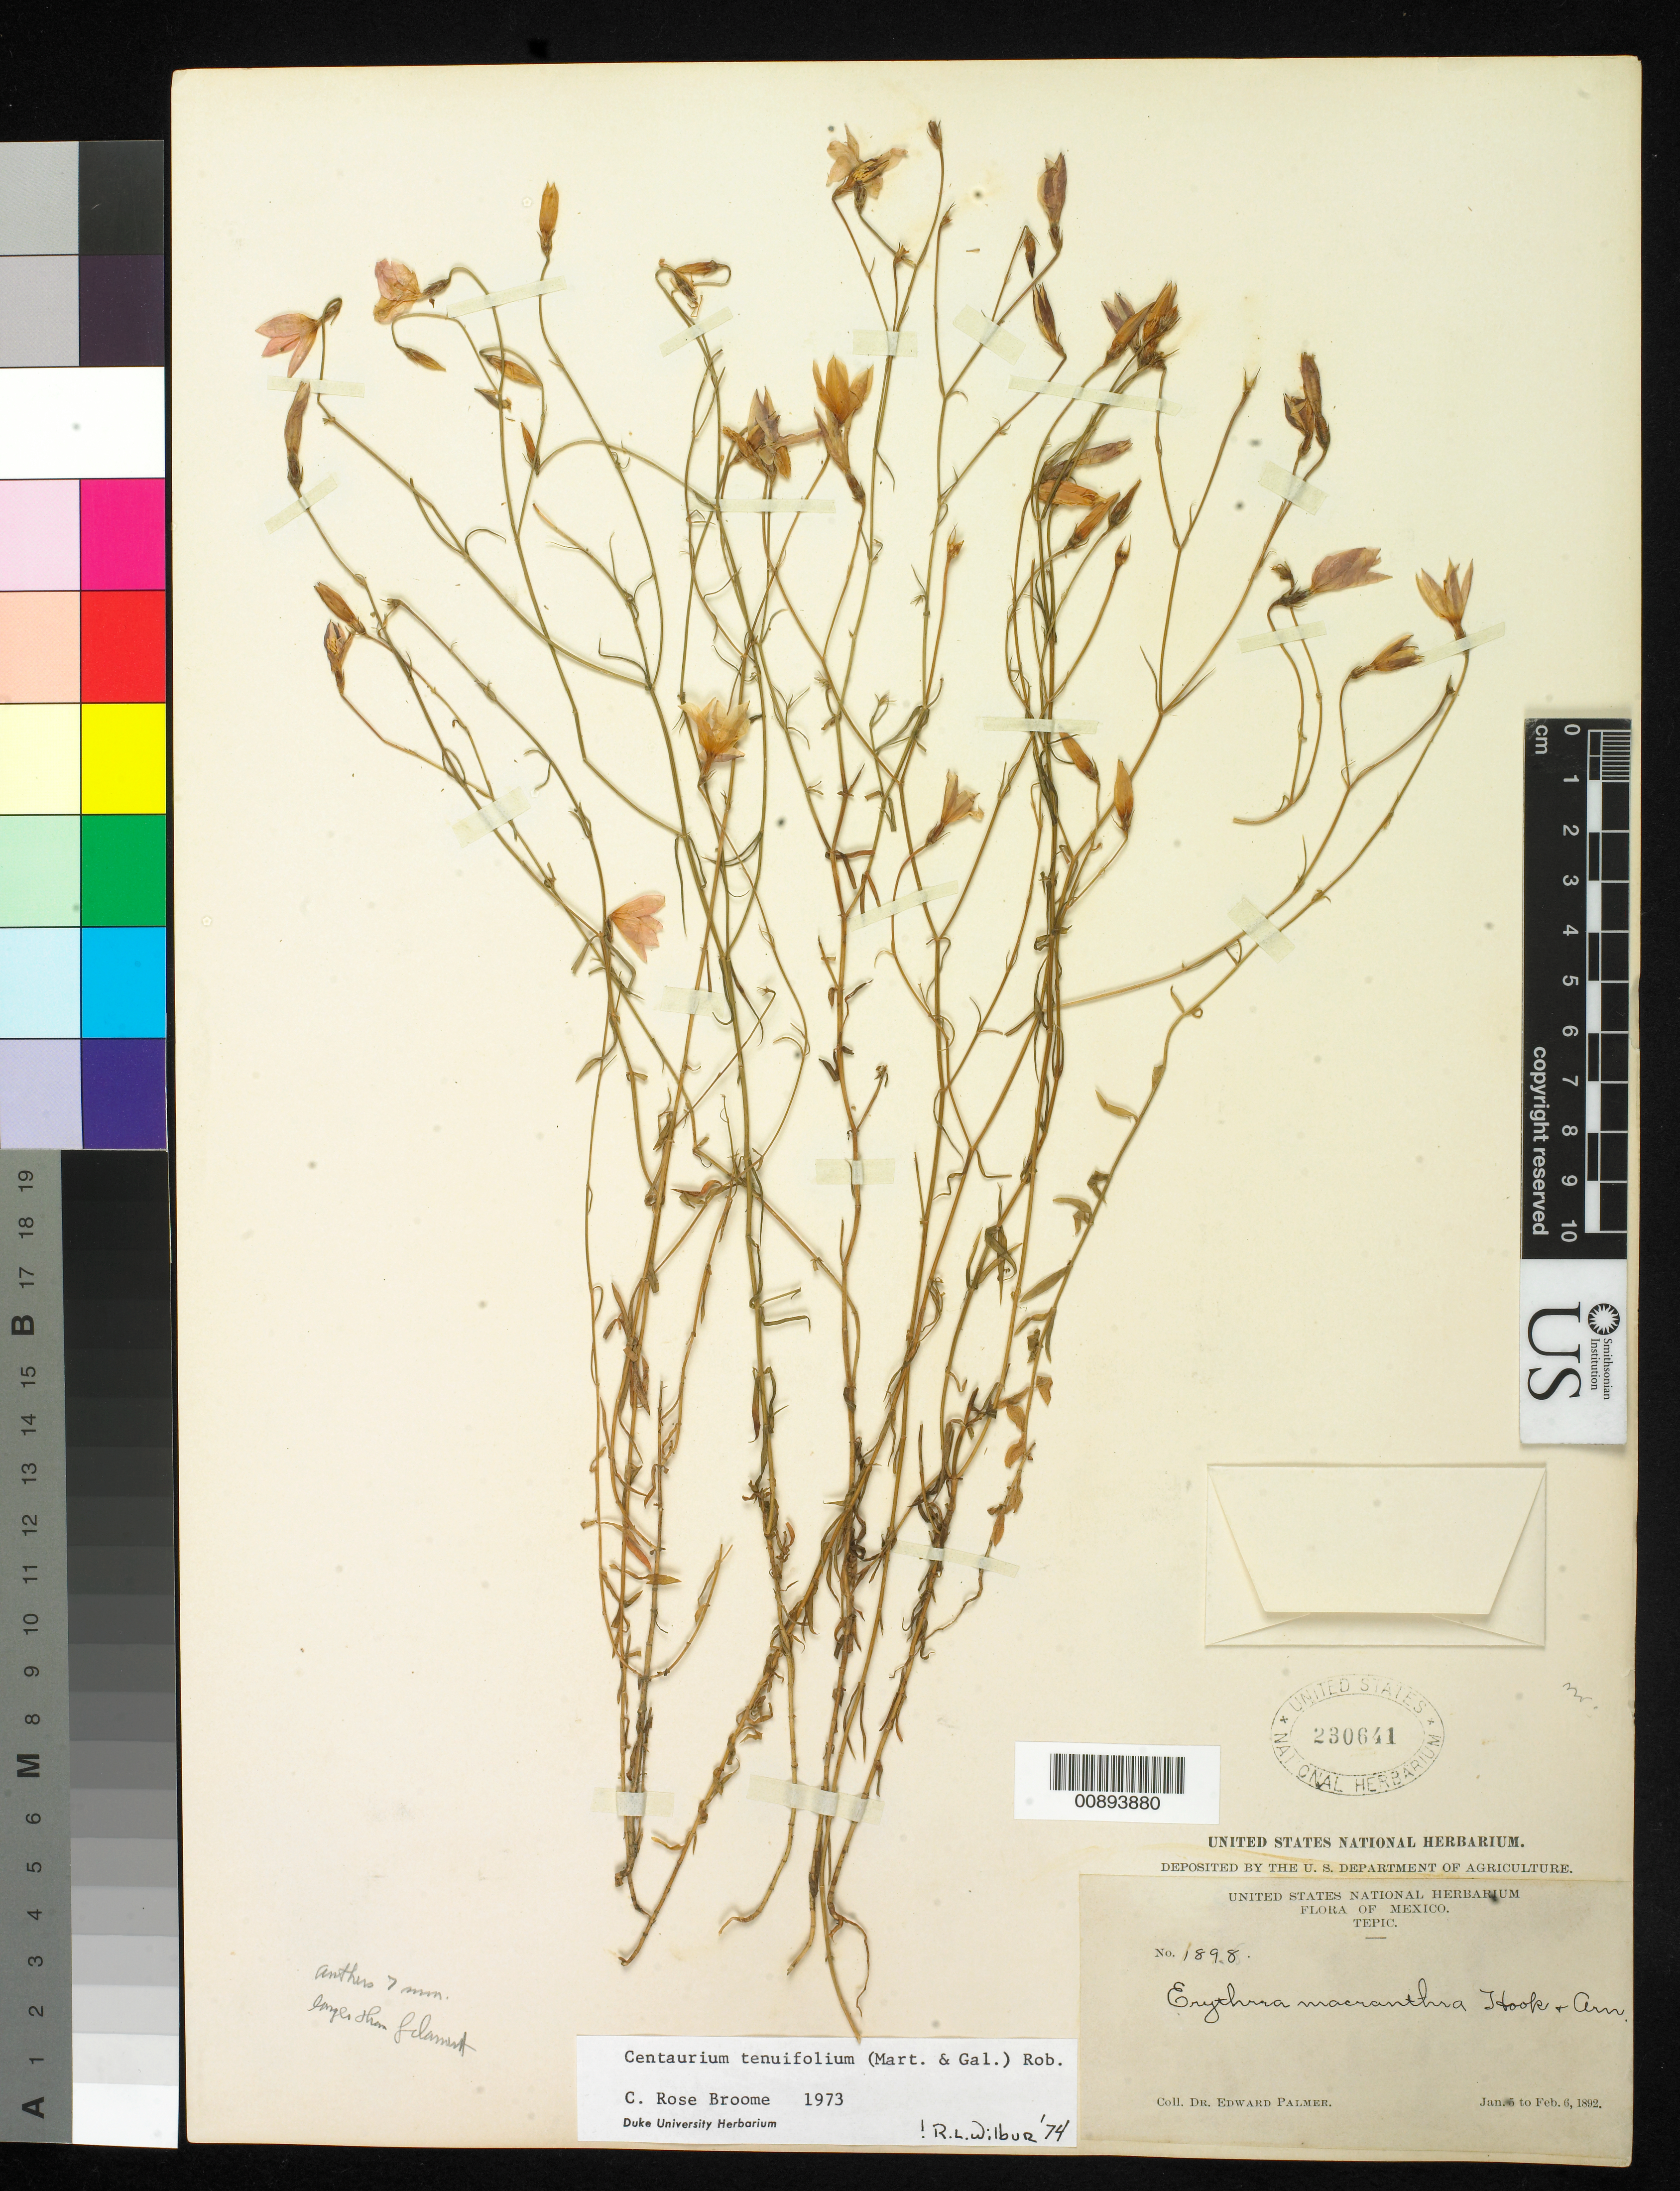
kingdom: Plantae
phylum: Tracheophyta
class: Magnoliopsida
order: Gentianales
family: Gentianaceae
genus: Centaurium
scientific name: Centaurium tenuifolium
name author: (M. Martens) B.L. Rob.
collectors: E. Palmer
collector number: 1898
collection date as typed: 05 Jan 1892 to 06 Feb 1892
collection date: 1892-01-05/1892-02-06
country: Mexico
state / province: Nayarit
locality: Tepic, Nayarit.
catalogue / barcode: US 230641